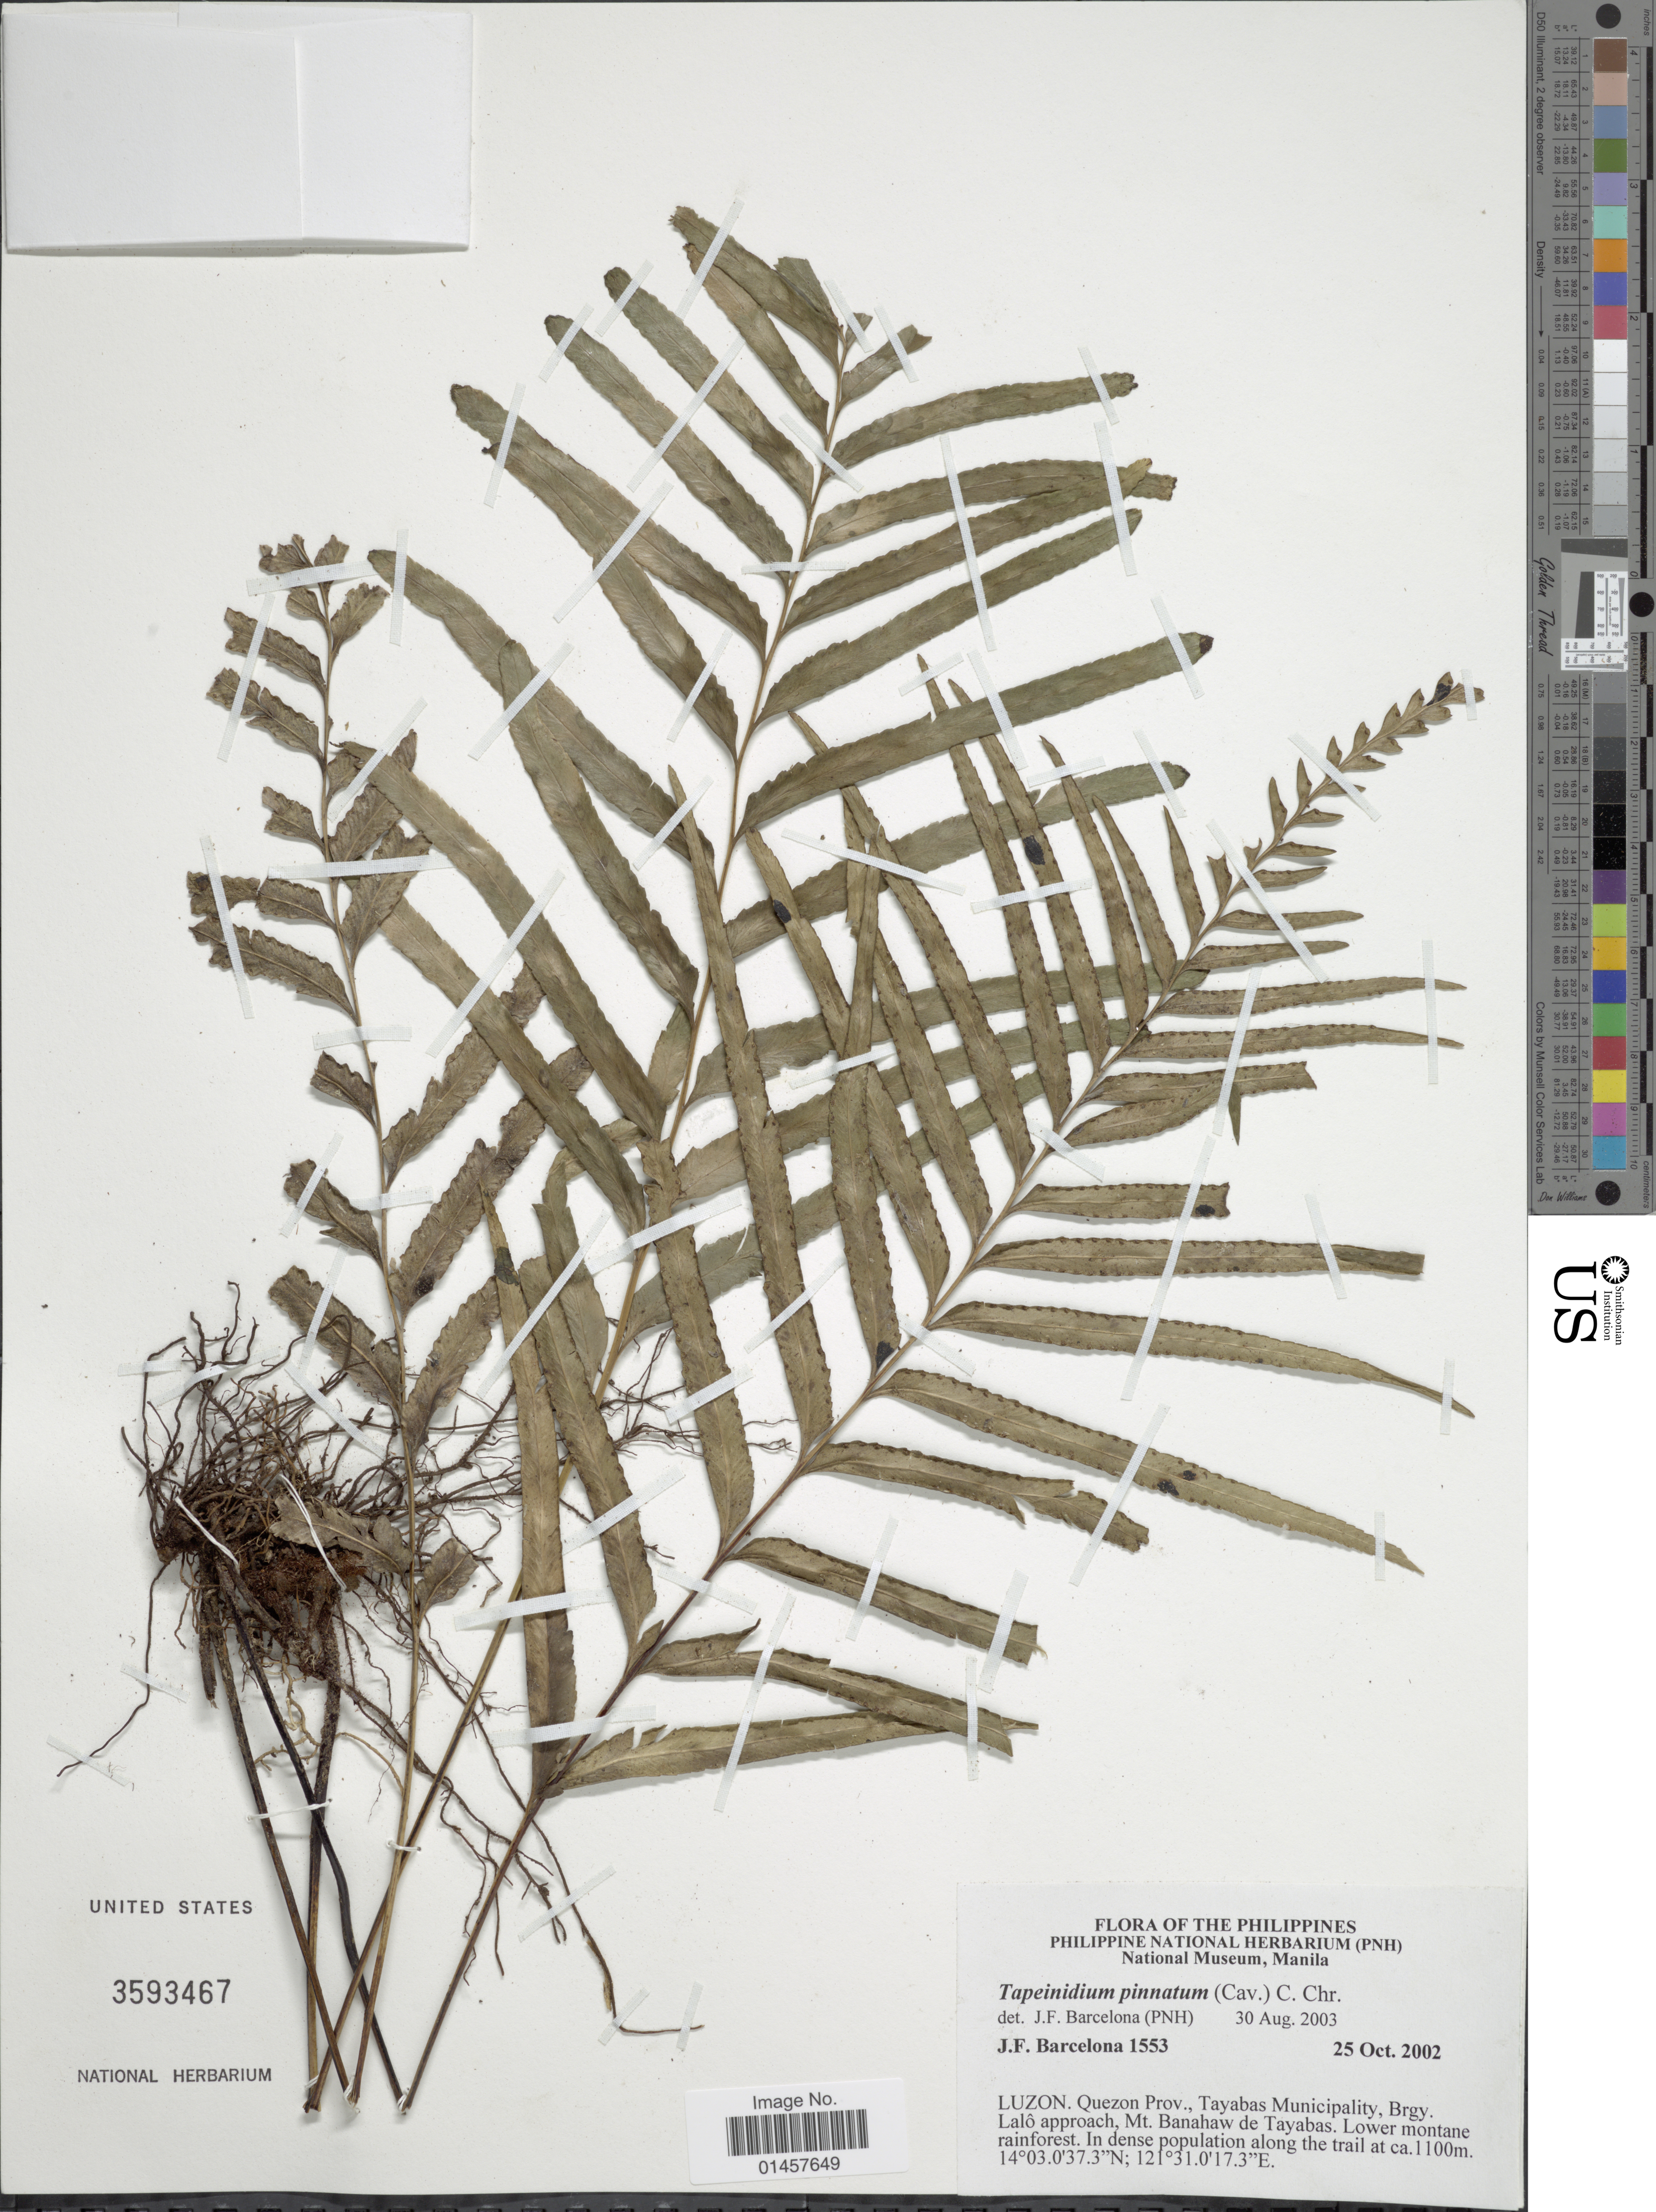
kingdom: Plantae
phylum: Tracheophyta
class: Polypodiopsida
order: Polypodiales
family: Lindsaeaceae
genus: Tapeinidium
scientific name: Tapeinidium pinnatum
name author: (Cav.) C. Chr.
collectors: J. F. Barcelona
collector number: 1553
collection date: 2002-10-25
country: Philippines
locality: Luzon, Quezon prov., Tayabas Municipality, Brgy. Lalo approach, Mt. Banahaw de Tayabas, lower montane rainforest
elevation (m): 1100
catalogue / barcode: US 3593467